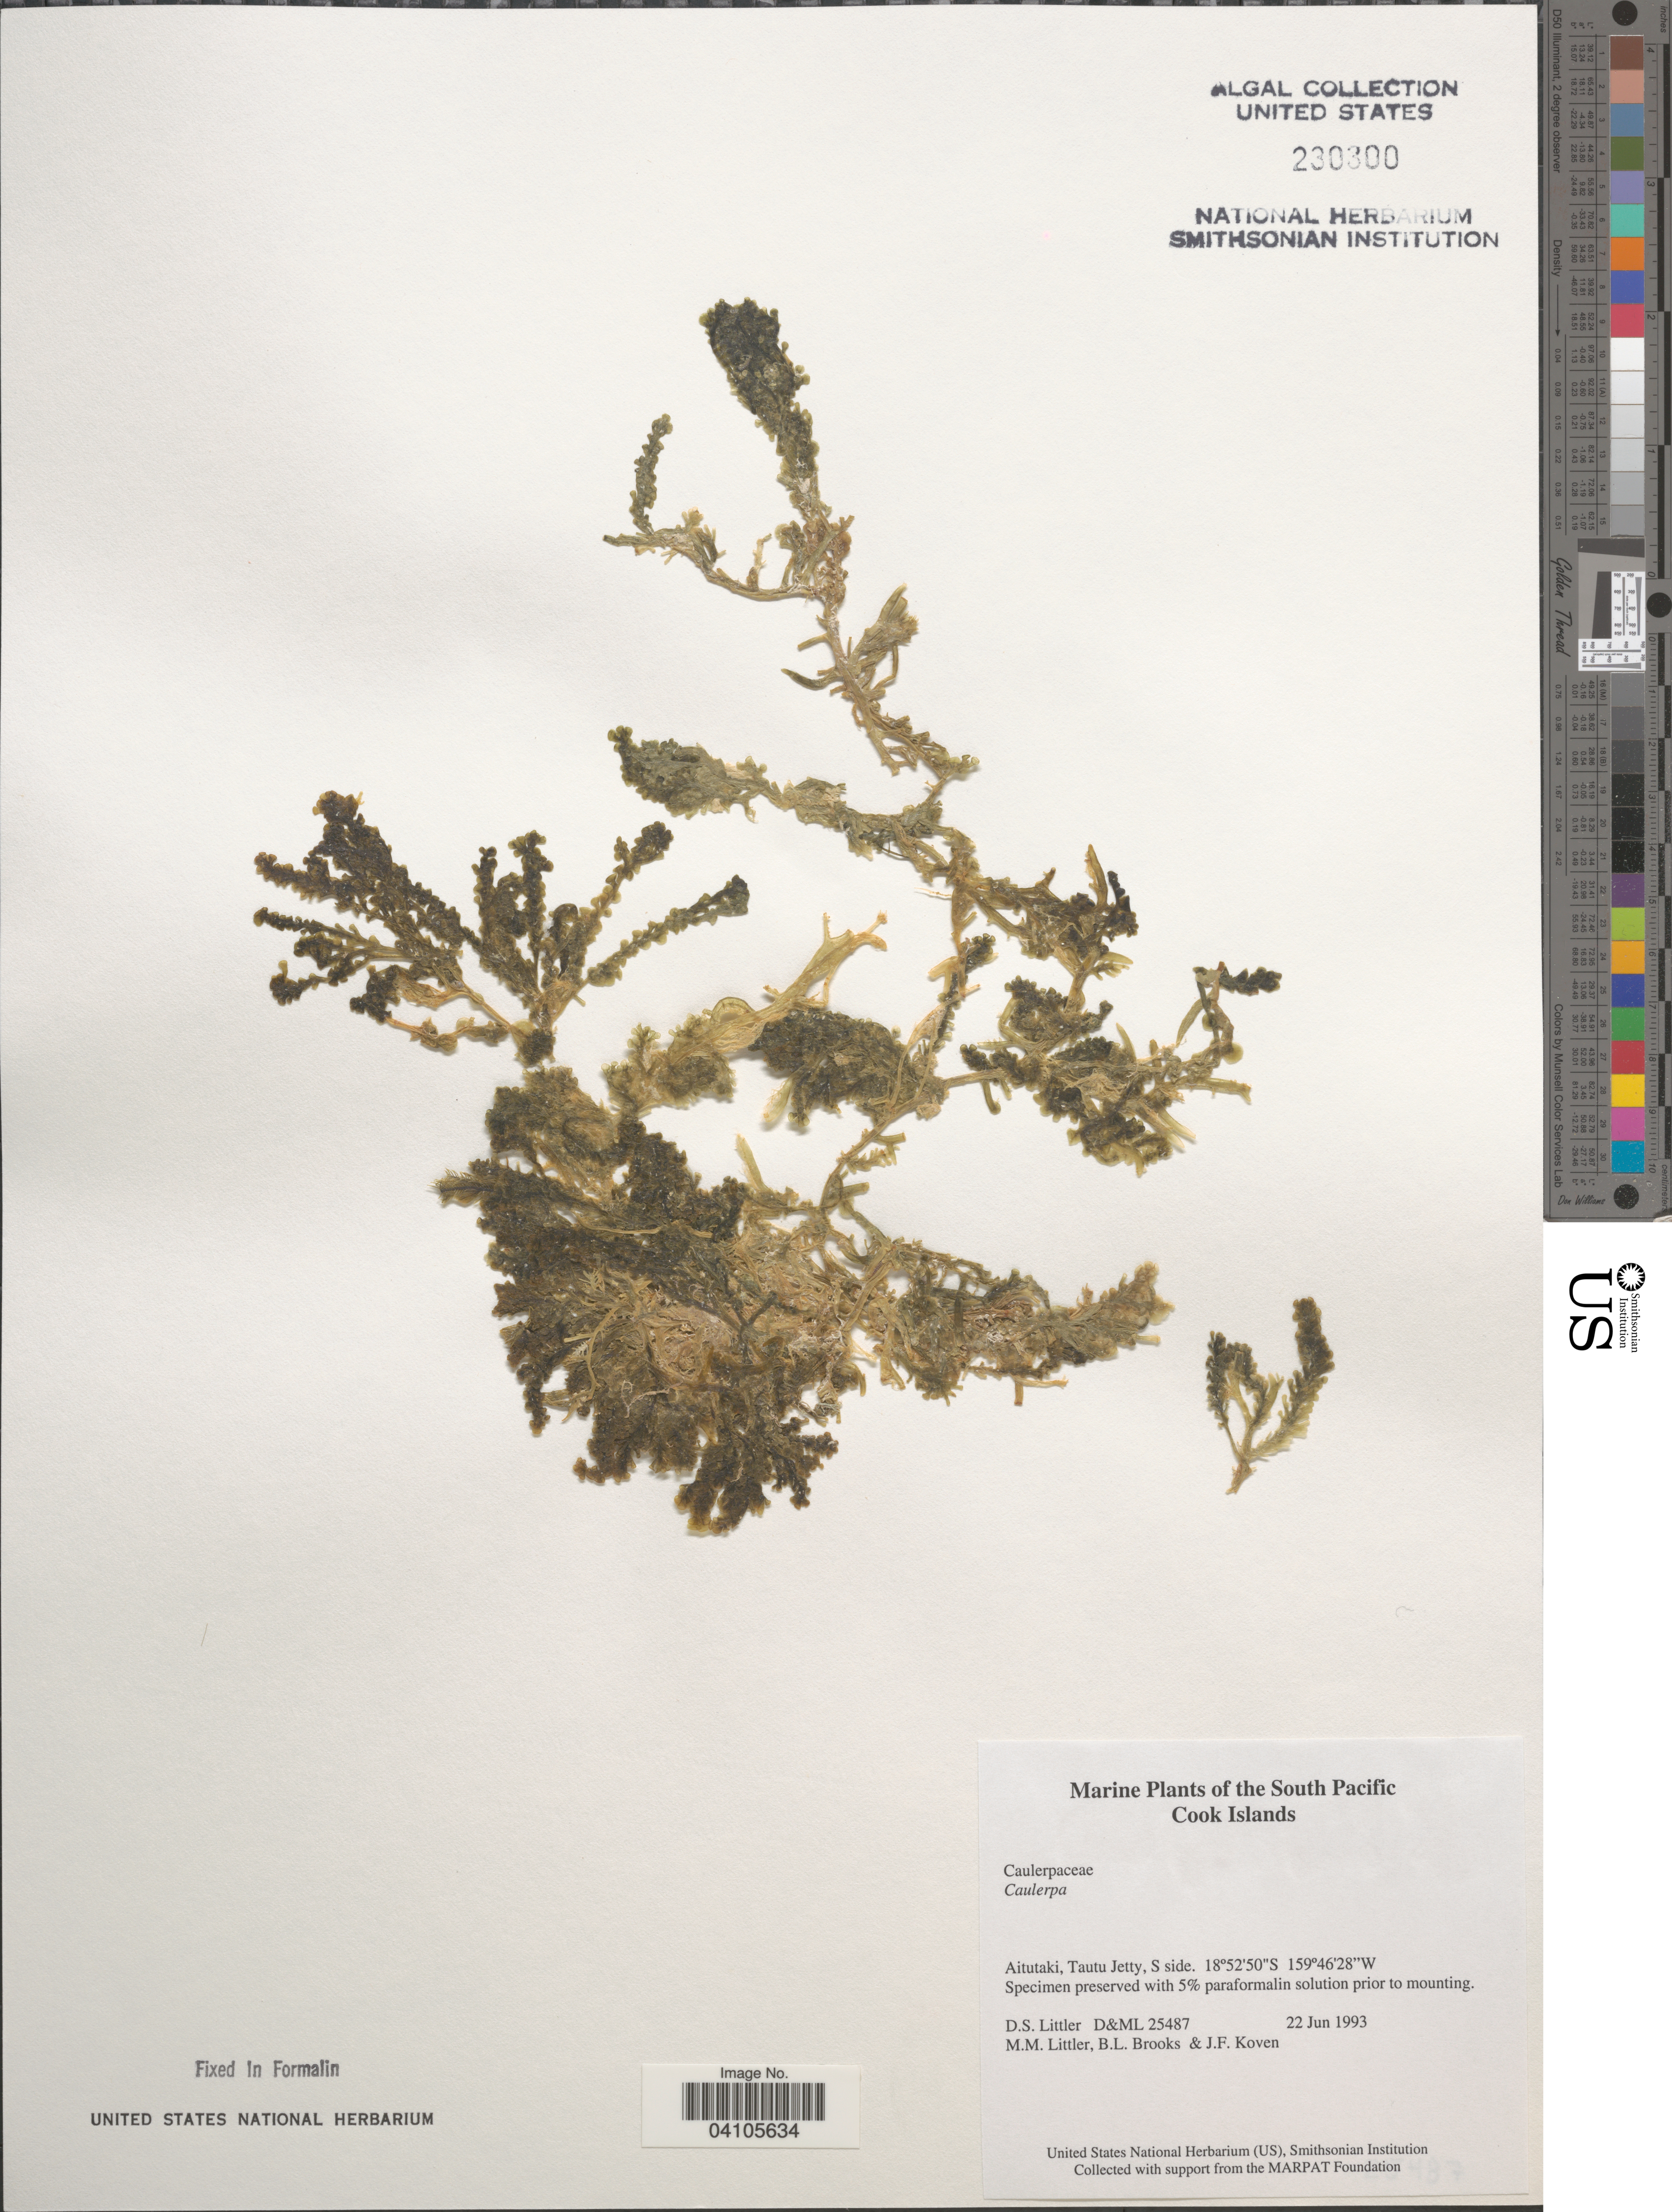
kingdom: Plantae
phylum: Chlorophyta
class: Ulvophyceae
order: Bryopsidales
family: Caulerpaceae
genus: Caulerpa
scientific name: Caulerpa sp.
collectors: D. S. Littler, B. Brooks & J. Koven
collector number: D&ML 25487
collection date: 1993-06-22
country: Cook Islands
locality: The South Pacific. Aitutaki, Tautu Jetty, S side.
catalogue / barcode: US 230300